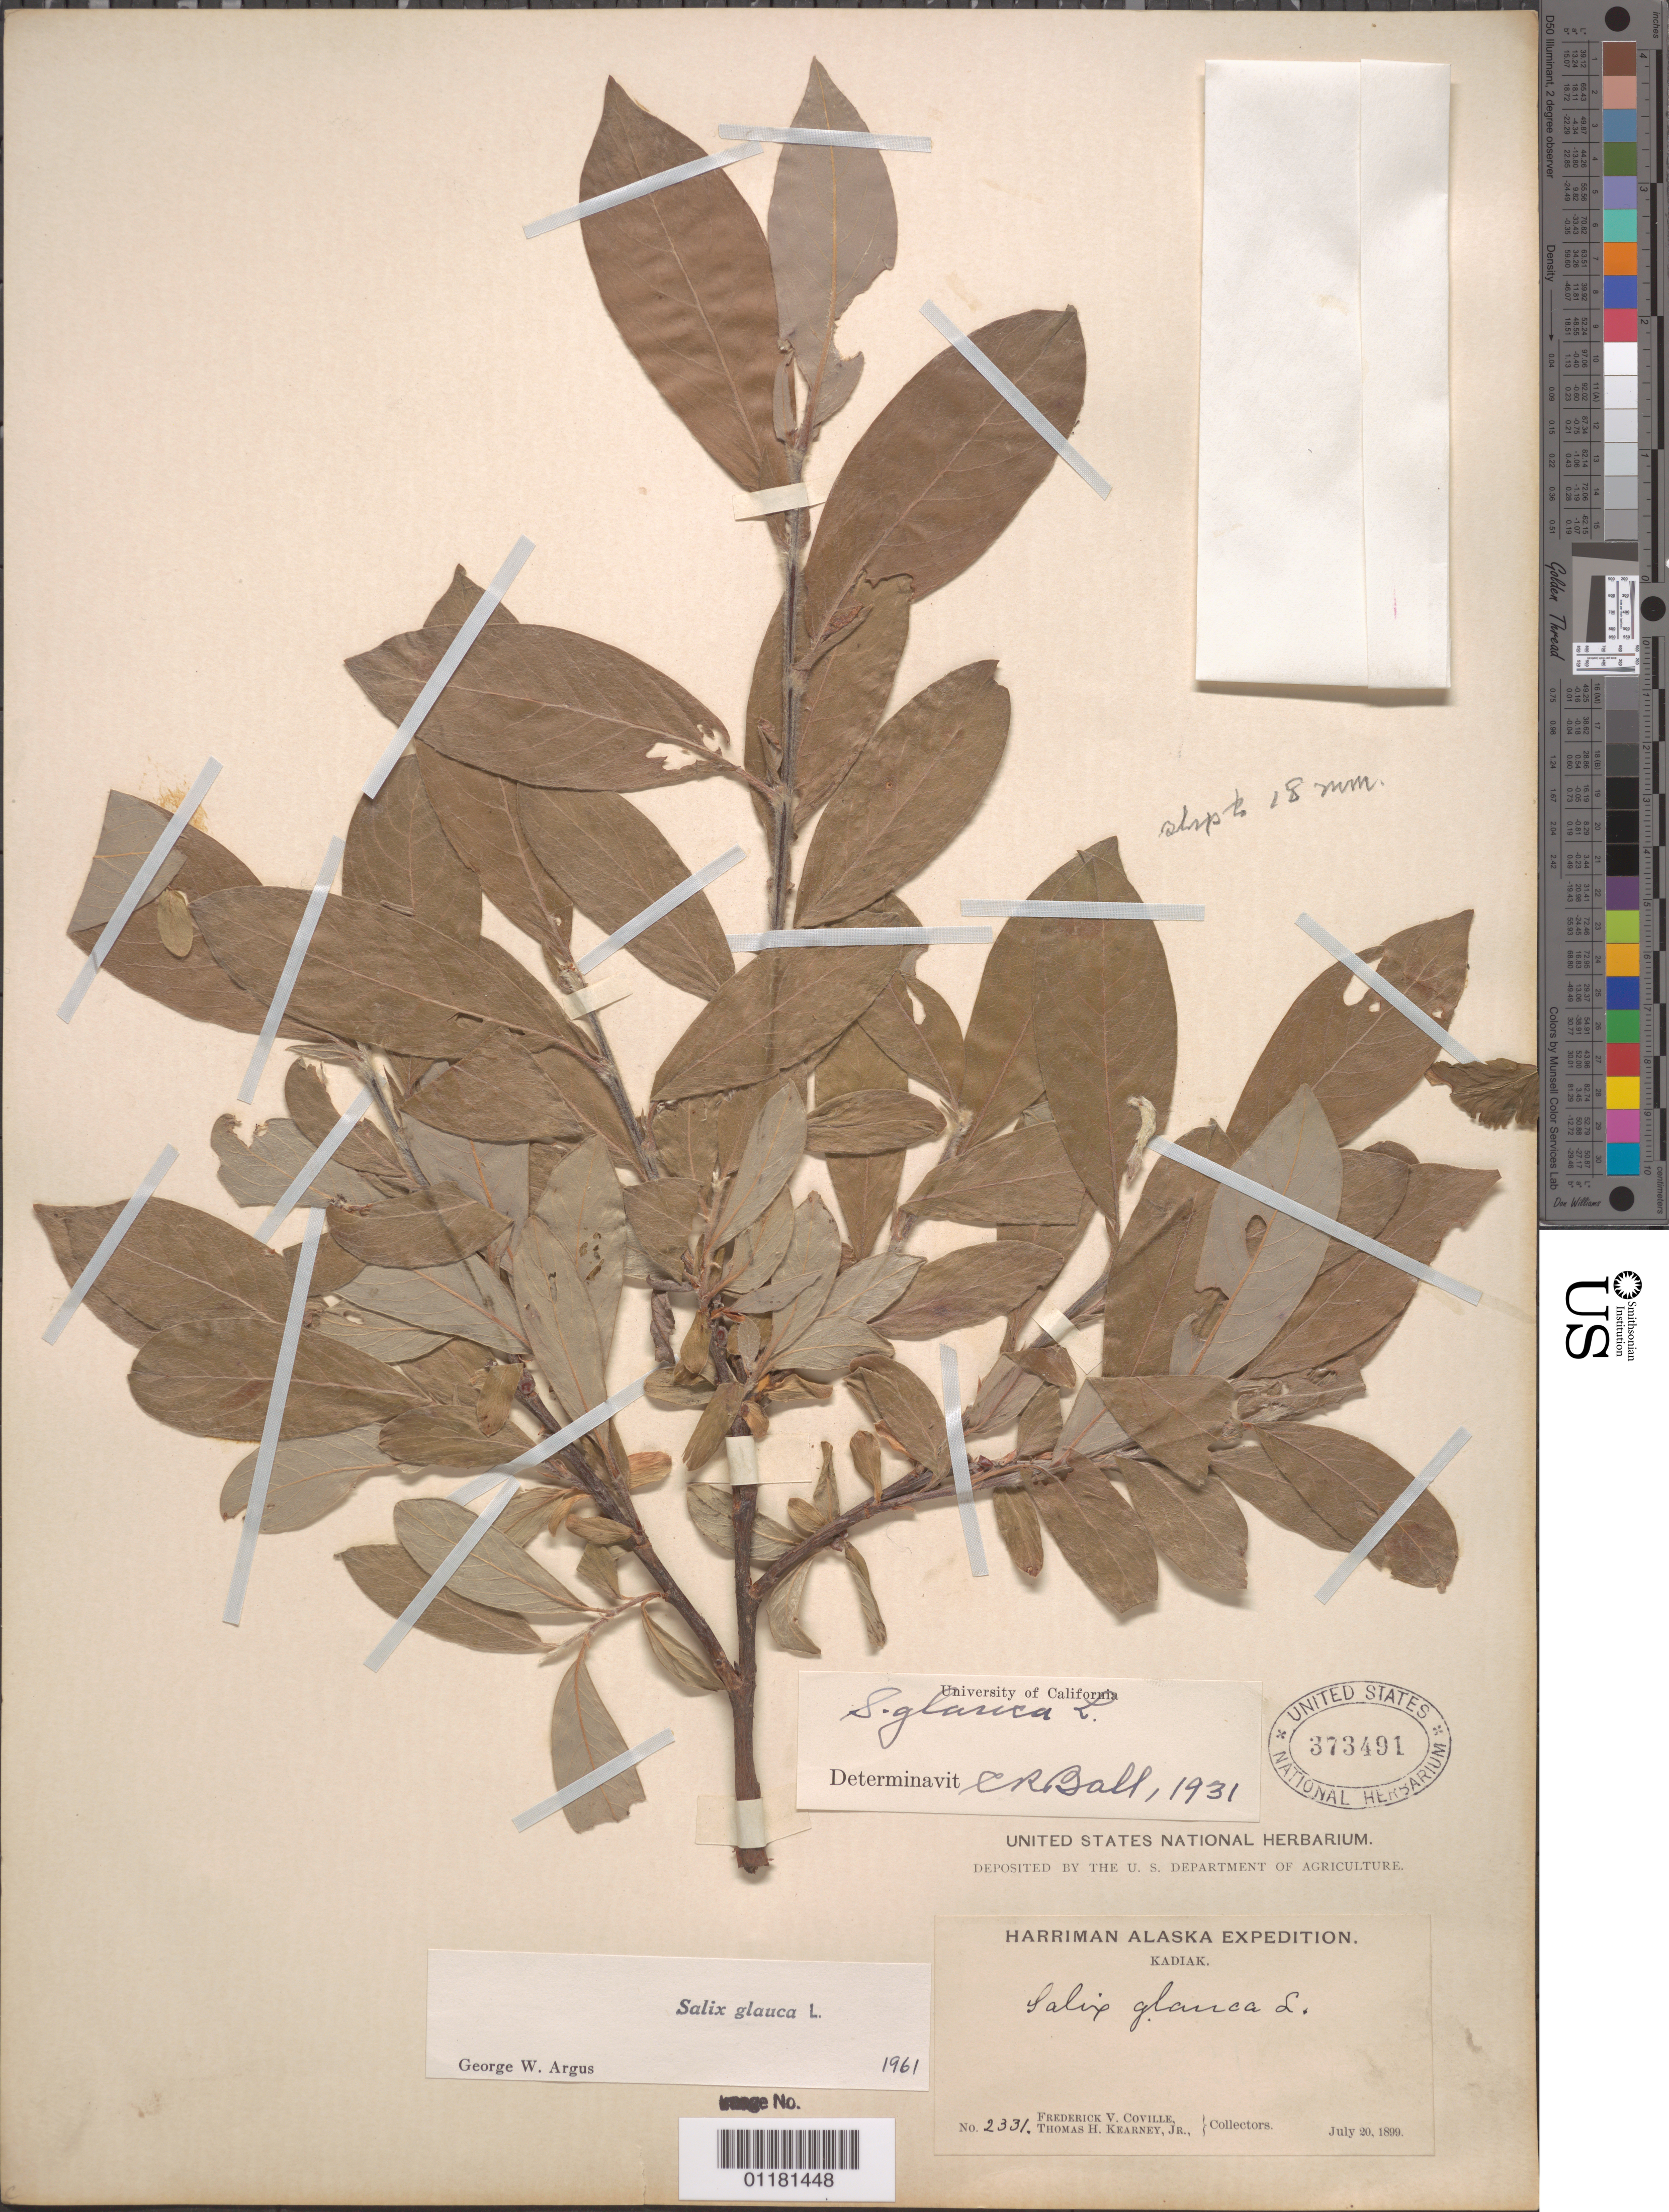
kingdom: Plantae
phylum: Tracheophyta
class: Magnoliopsida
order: Malpighiales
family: Salicaceae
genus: Salix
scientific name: Salix glauca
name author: L.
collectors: F. V. Coville & T. H. Kearney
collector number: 2331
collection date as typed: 20 Jul 1899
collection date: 1899-07-20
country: United States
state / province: Alaska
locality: Kadiak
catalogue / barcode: US 373491